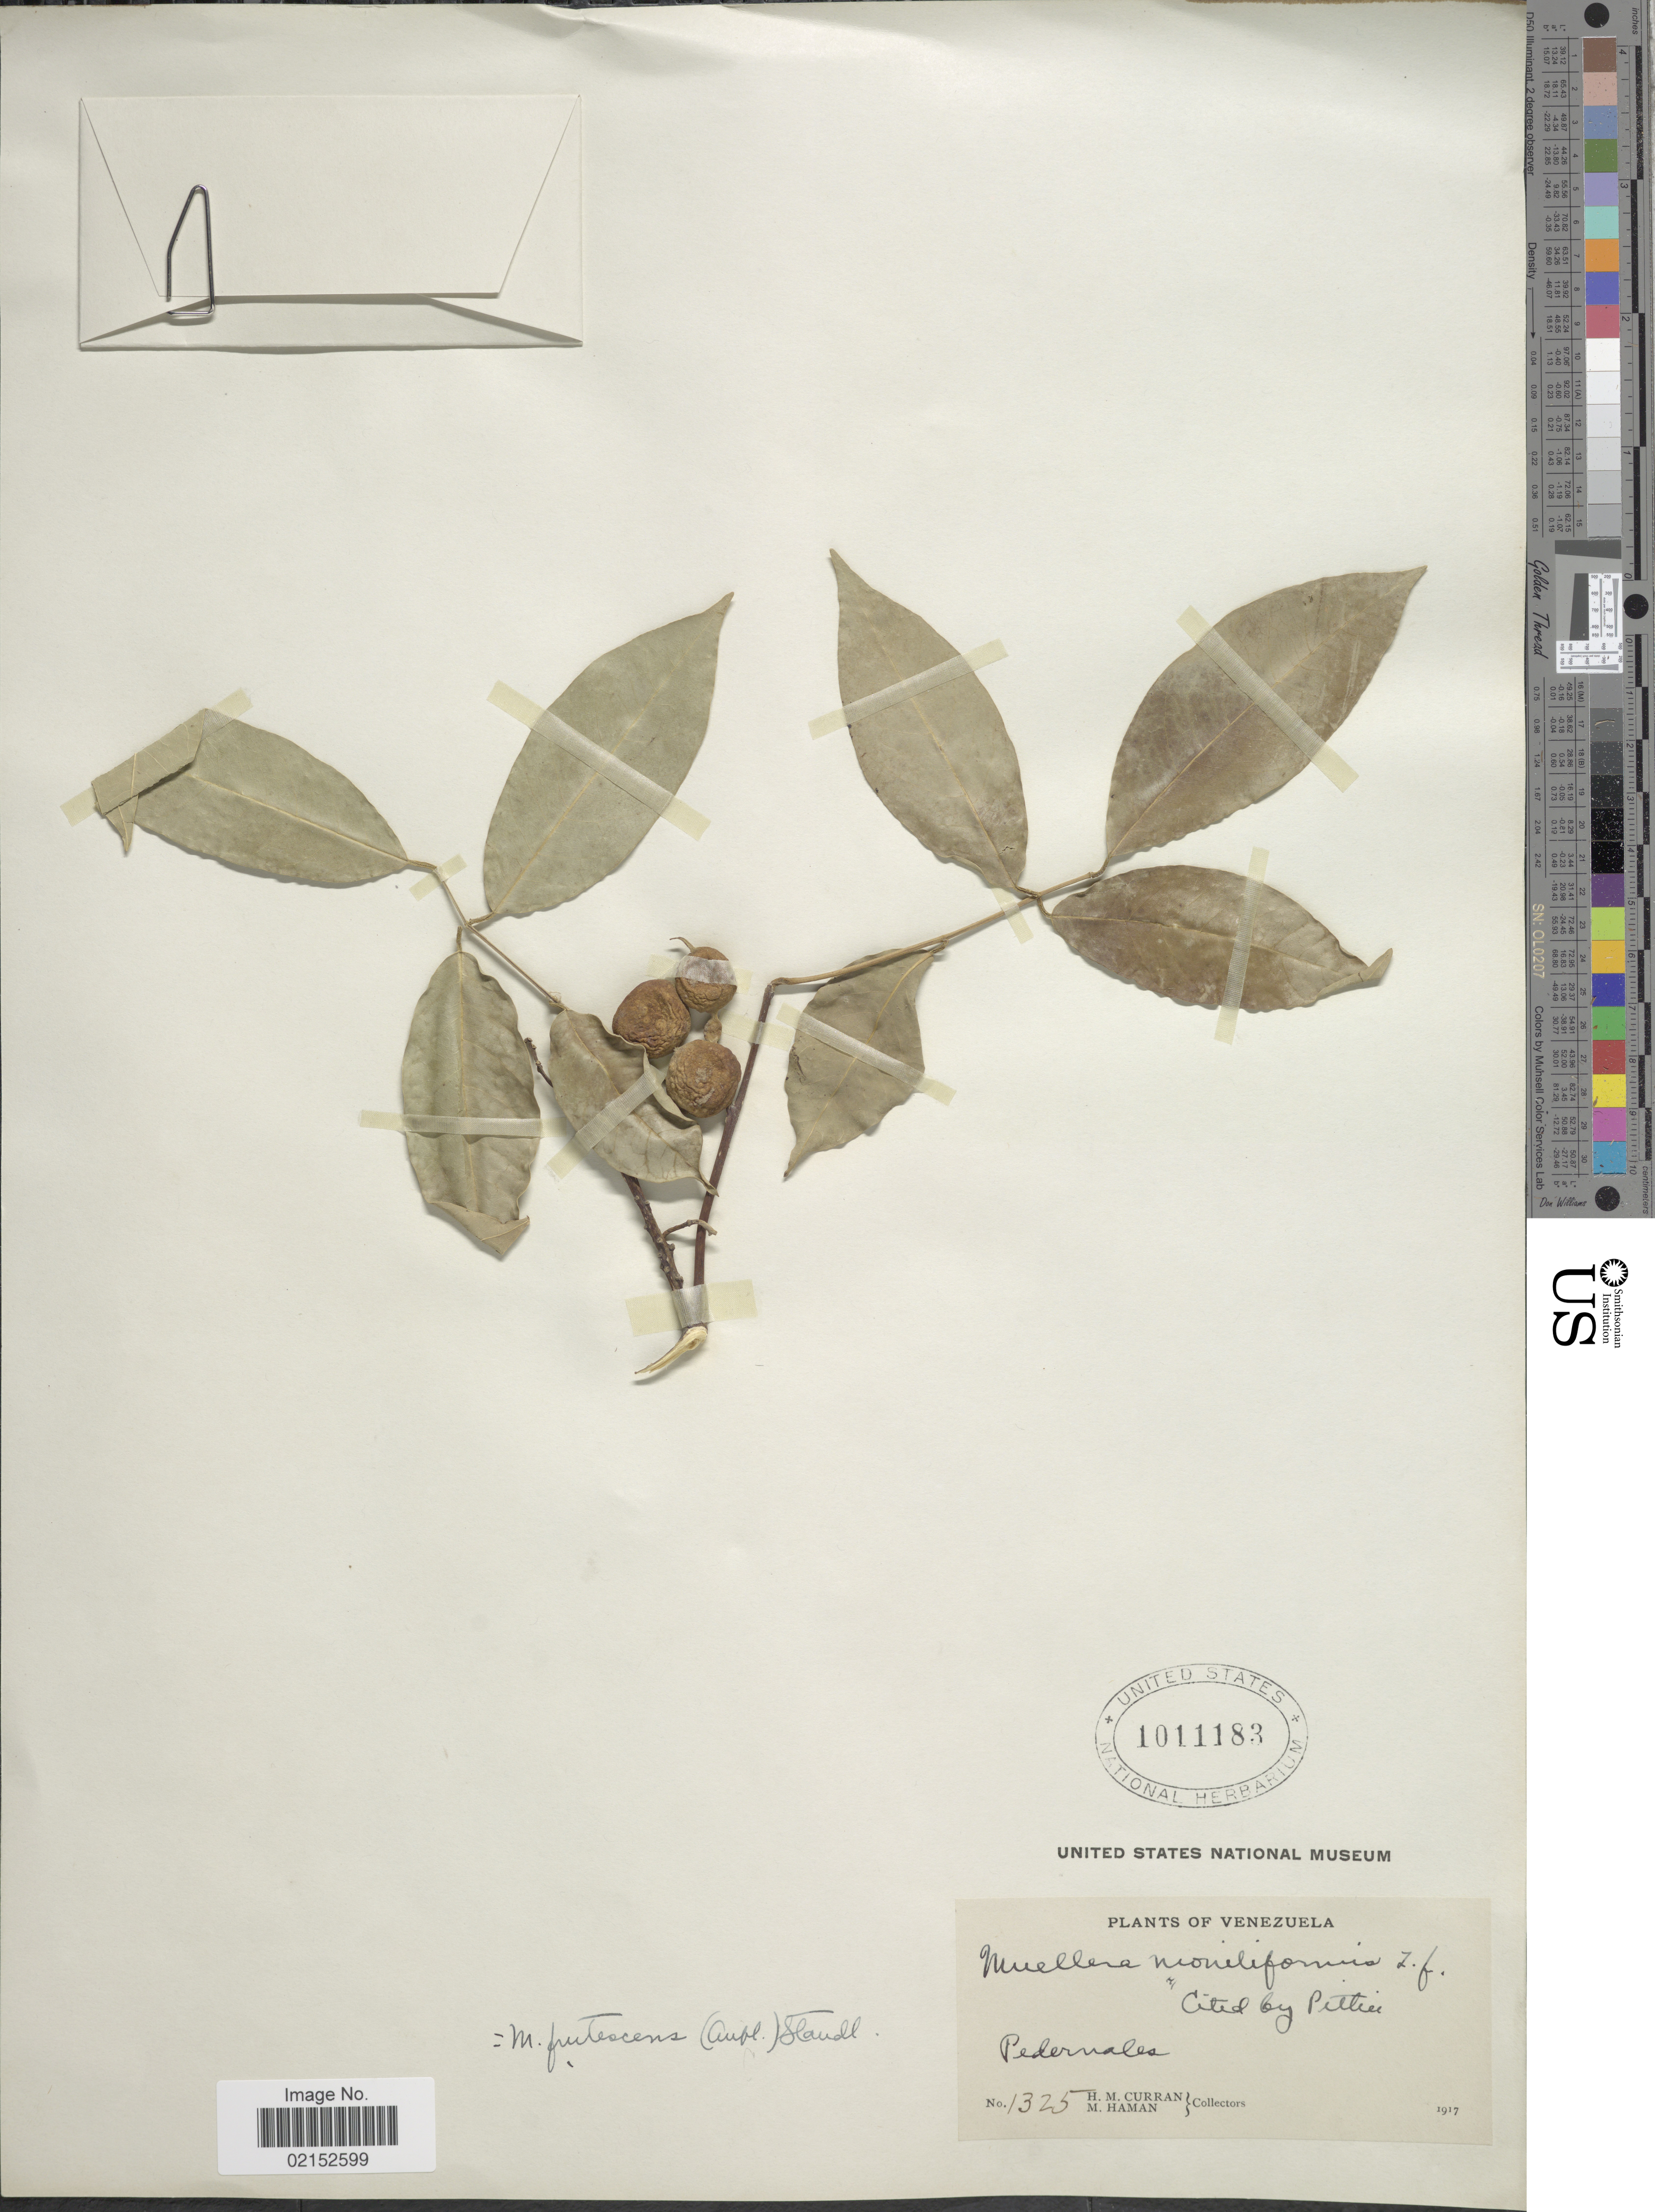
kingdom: Plantae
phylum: Tracheophyta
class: Magnoliopsida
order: Fabales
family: Fabaceae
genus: Muellera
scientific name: Muellera frutescens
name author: (Aubl.) Standl.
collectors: H. M. Curran & M. Haman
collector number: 1325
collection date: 1917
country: Venezuela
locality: Pedernales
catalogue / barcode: US 1011183